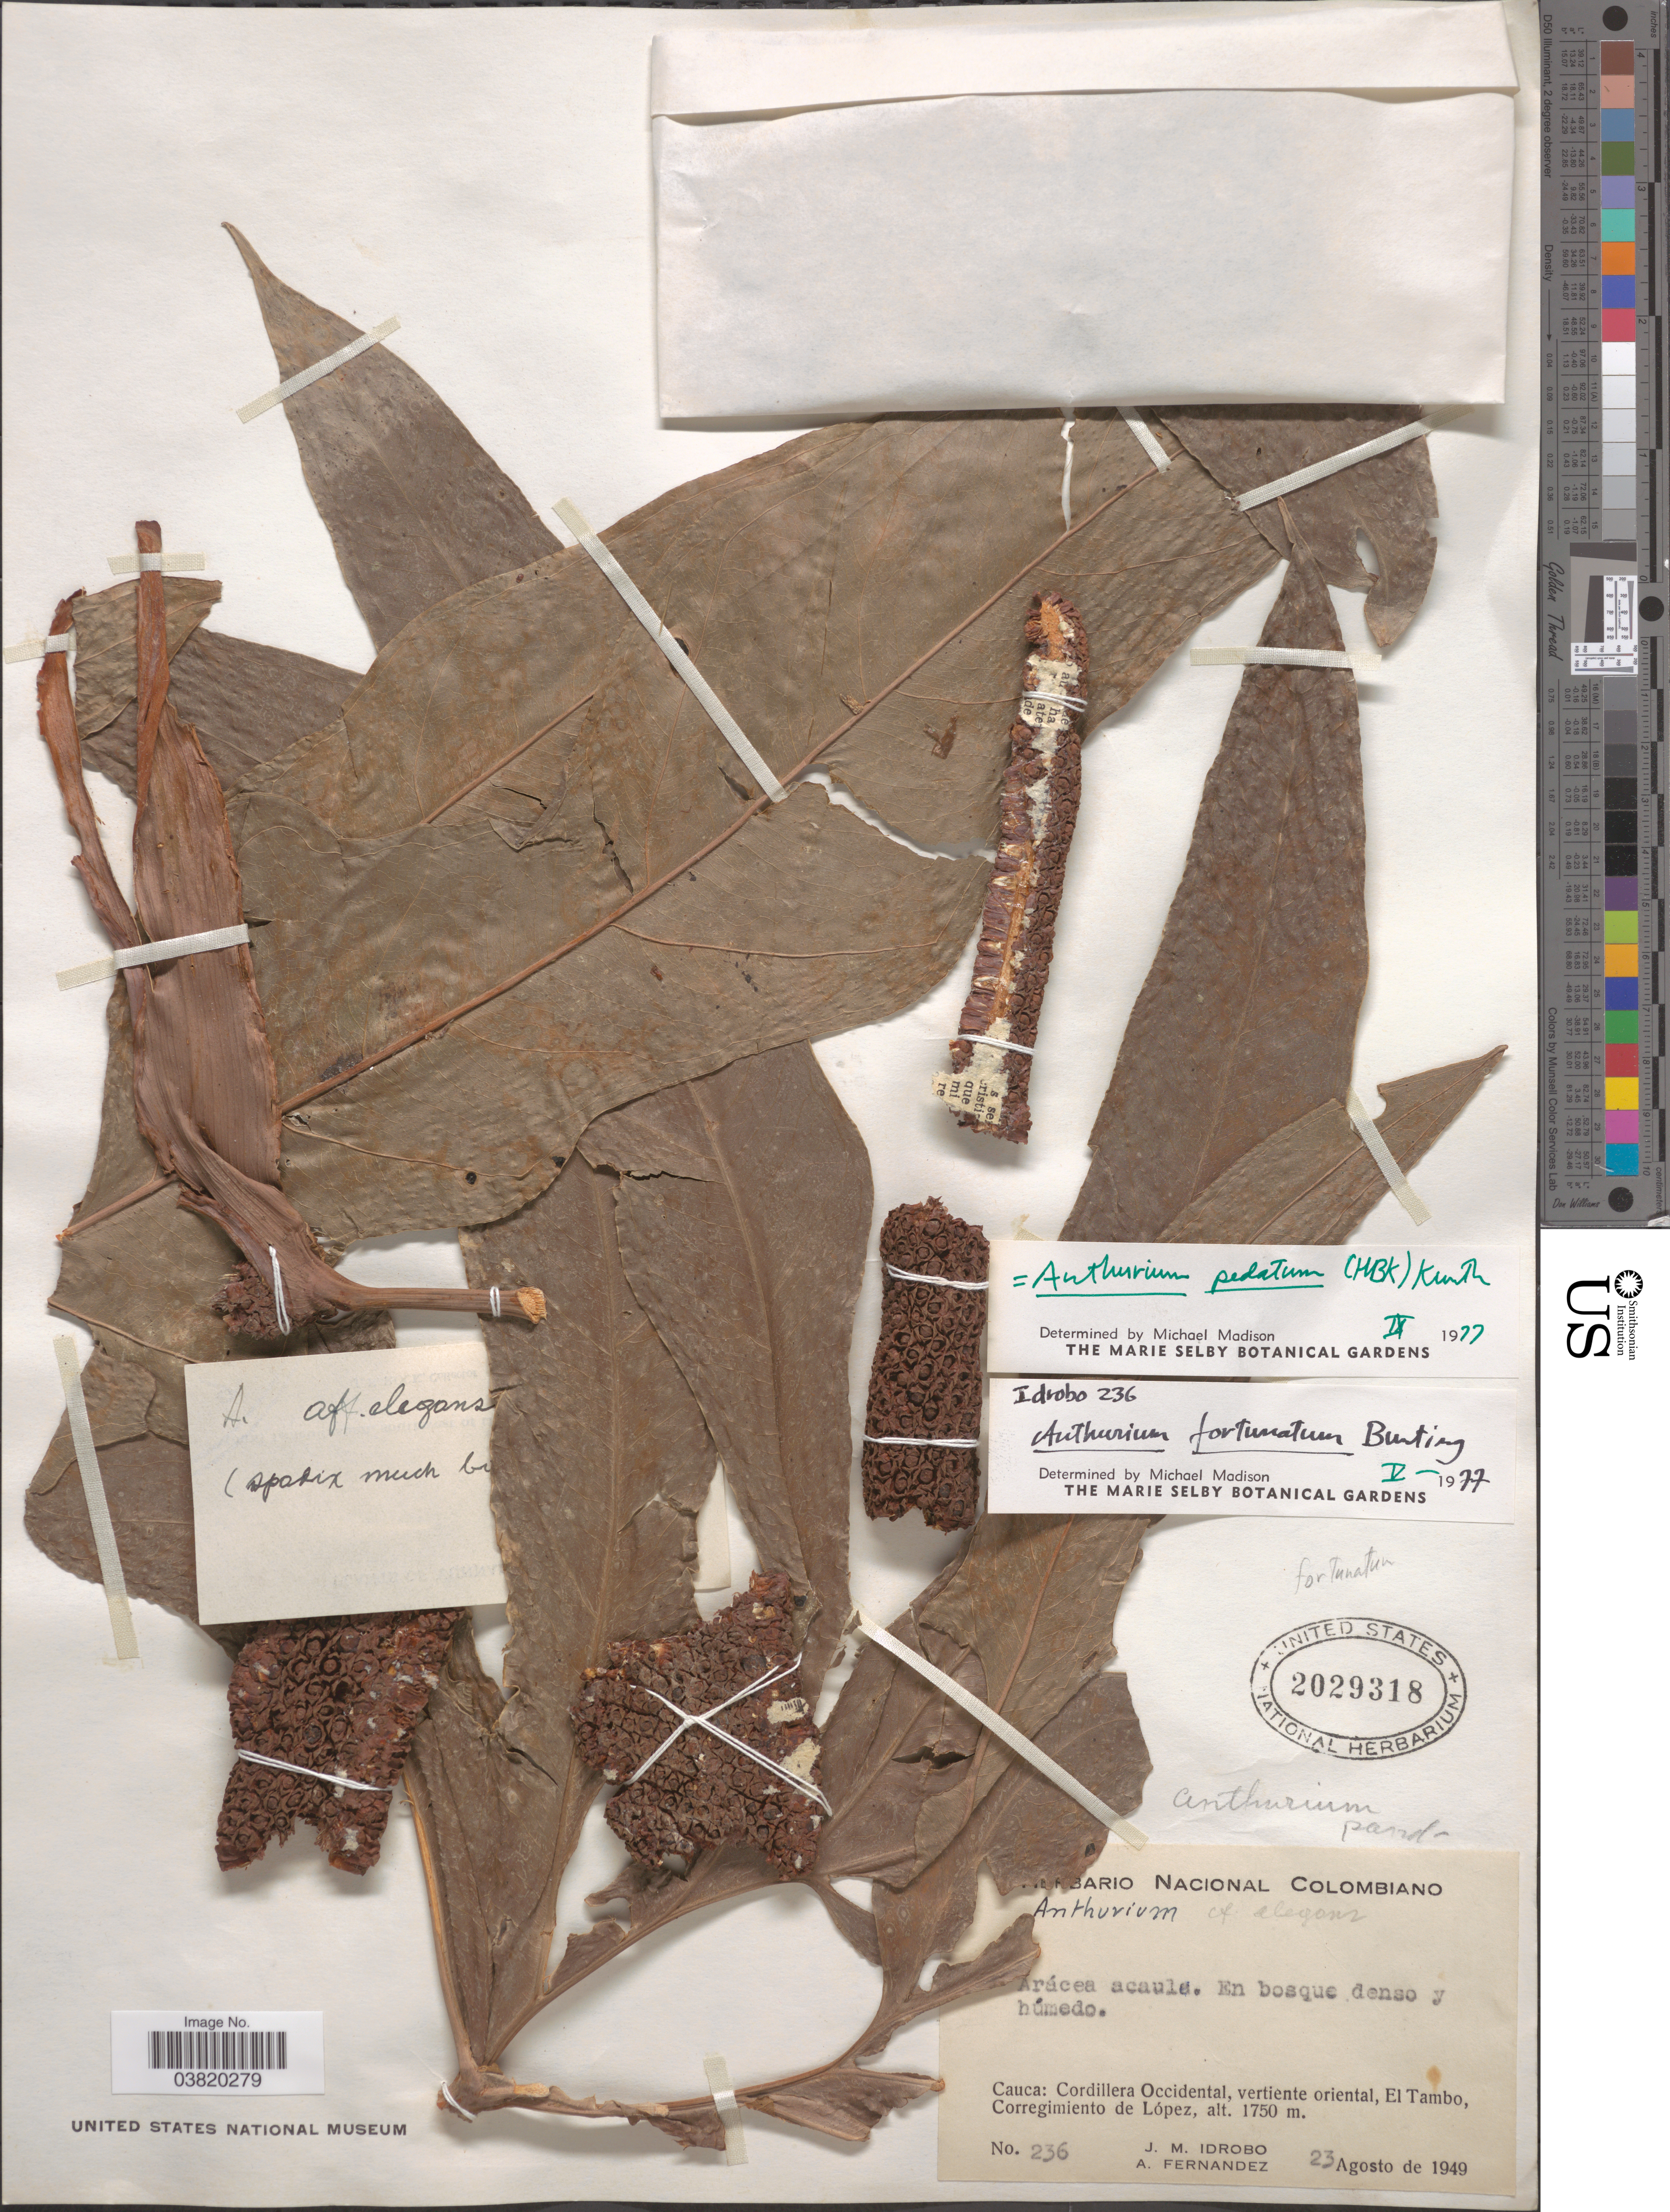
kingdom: Plantae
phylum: Tracheophyta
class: Liliopsida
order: Alismatales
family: Araceae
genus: Anthurium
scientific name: Anthurium pedatum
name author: (Kunth) Endl. ex Kunth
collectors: J. M. Idrobo & A. Fernandez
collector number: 236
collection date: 1949-08-23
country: Colombia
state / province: Cauca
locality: Cordillera Occidental, vertiente oriental, El Tambo, Corregimiento de López.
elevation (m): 1750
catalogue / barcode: US 2029318